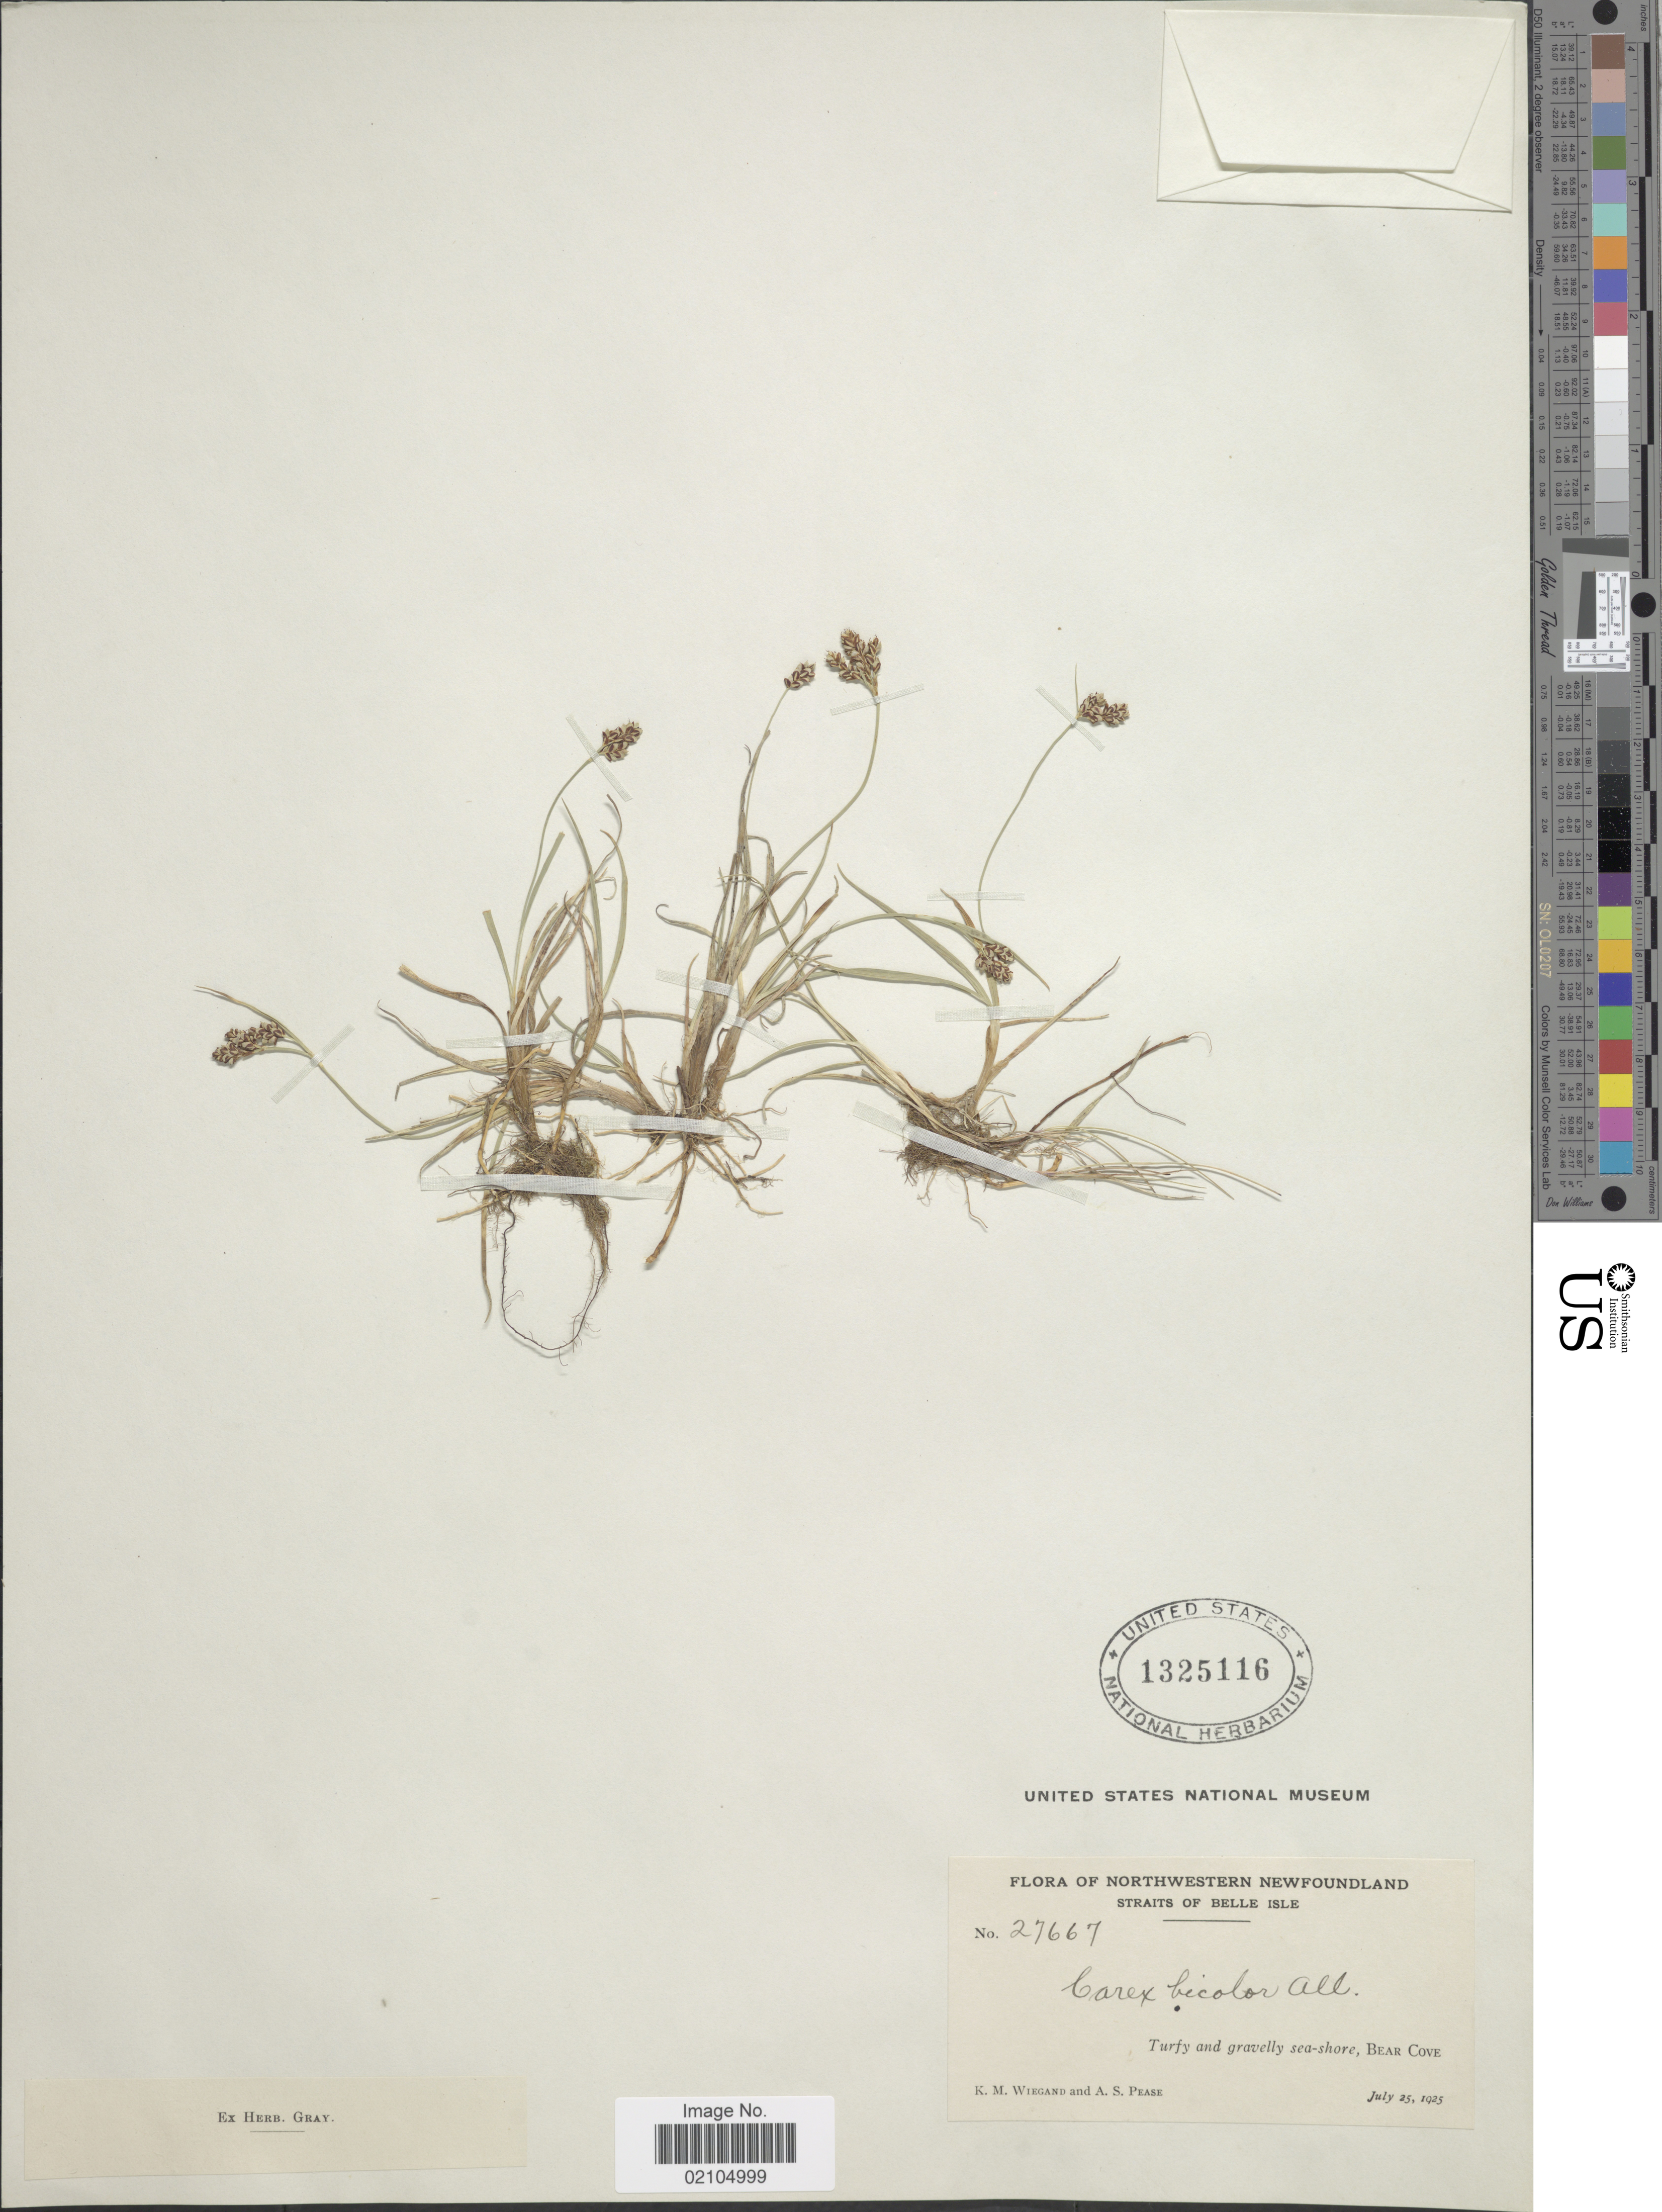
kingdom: Plantae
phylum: Tracheophyta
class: Liliopsida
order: Poales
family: Cyperaceae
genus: Carex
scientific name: Carex bicolor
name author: Bellardi ex All.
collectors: K. M. Wiegand & A. S. Pease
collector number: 27667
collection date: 1925-07-25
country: Canada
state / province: Newfoundland and Labrador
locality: Northwestern Newfoundland. Straits of Belle Isle. Turfy and gravelly sea-shore, Bear Cove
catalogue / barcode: US 1325116